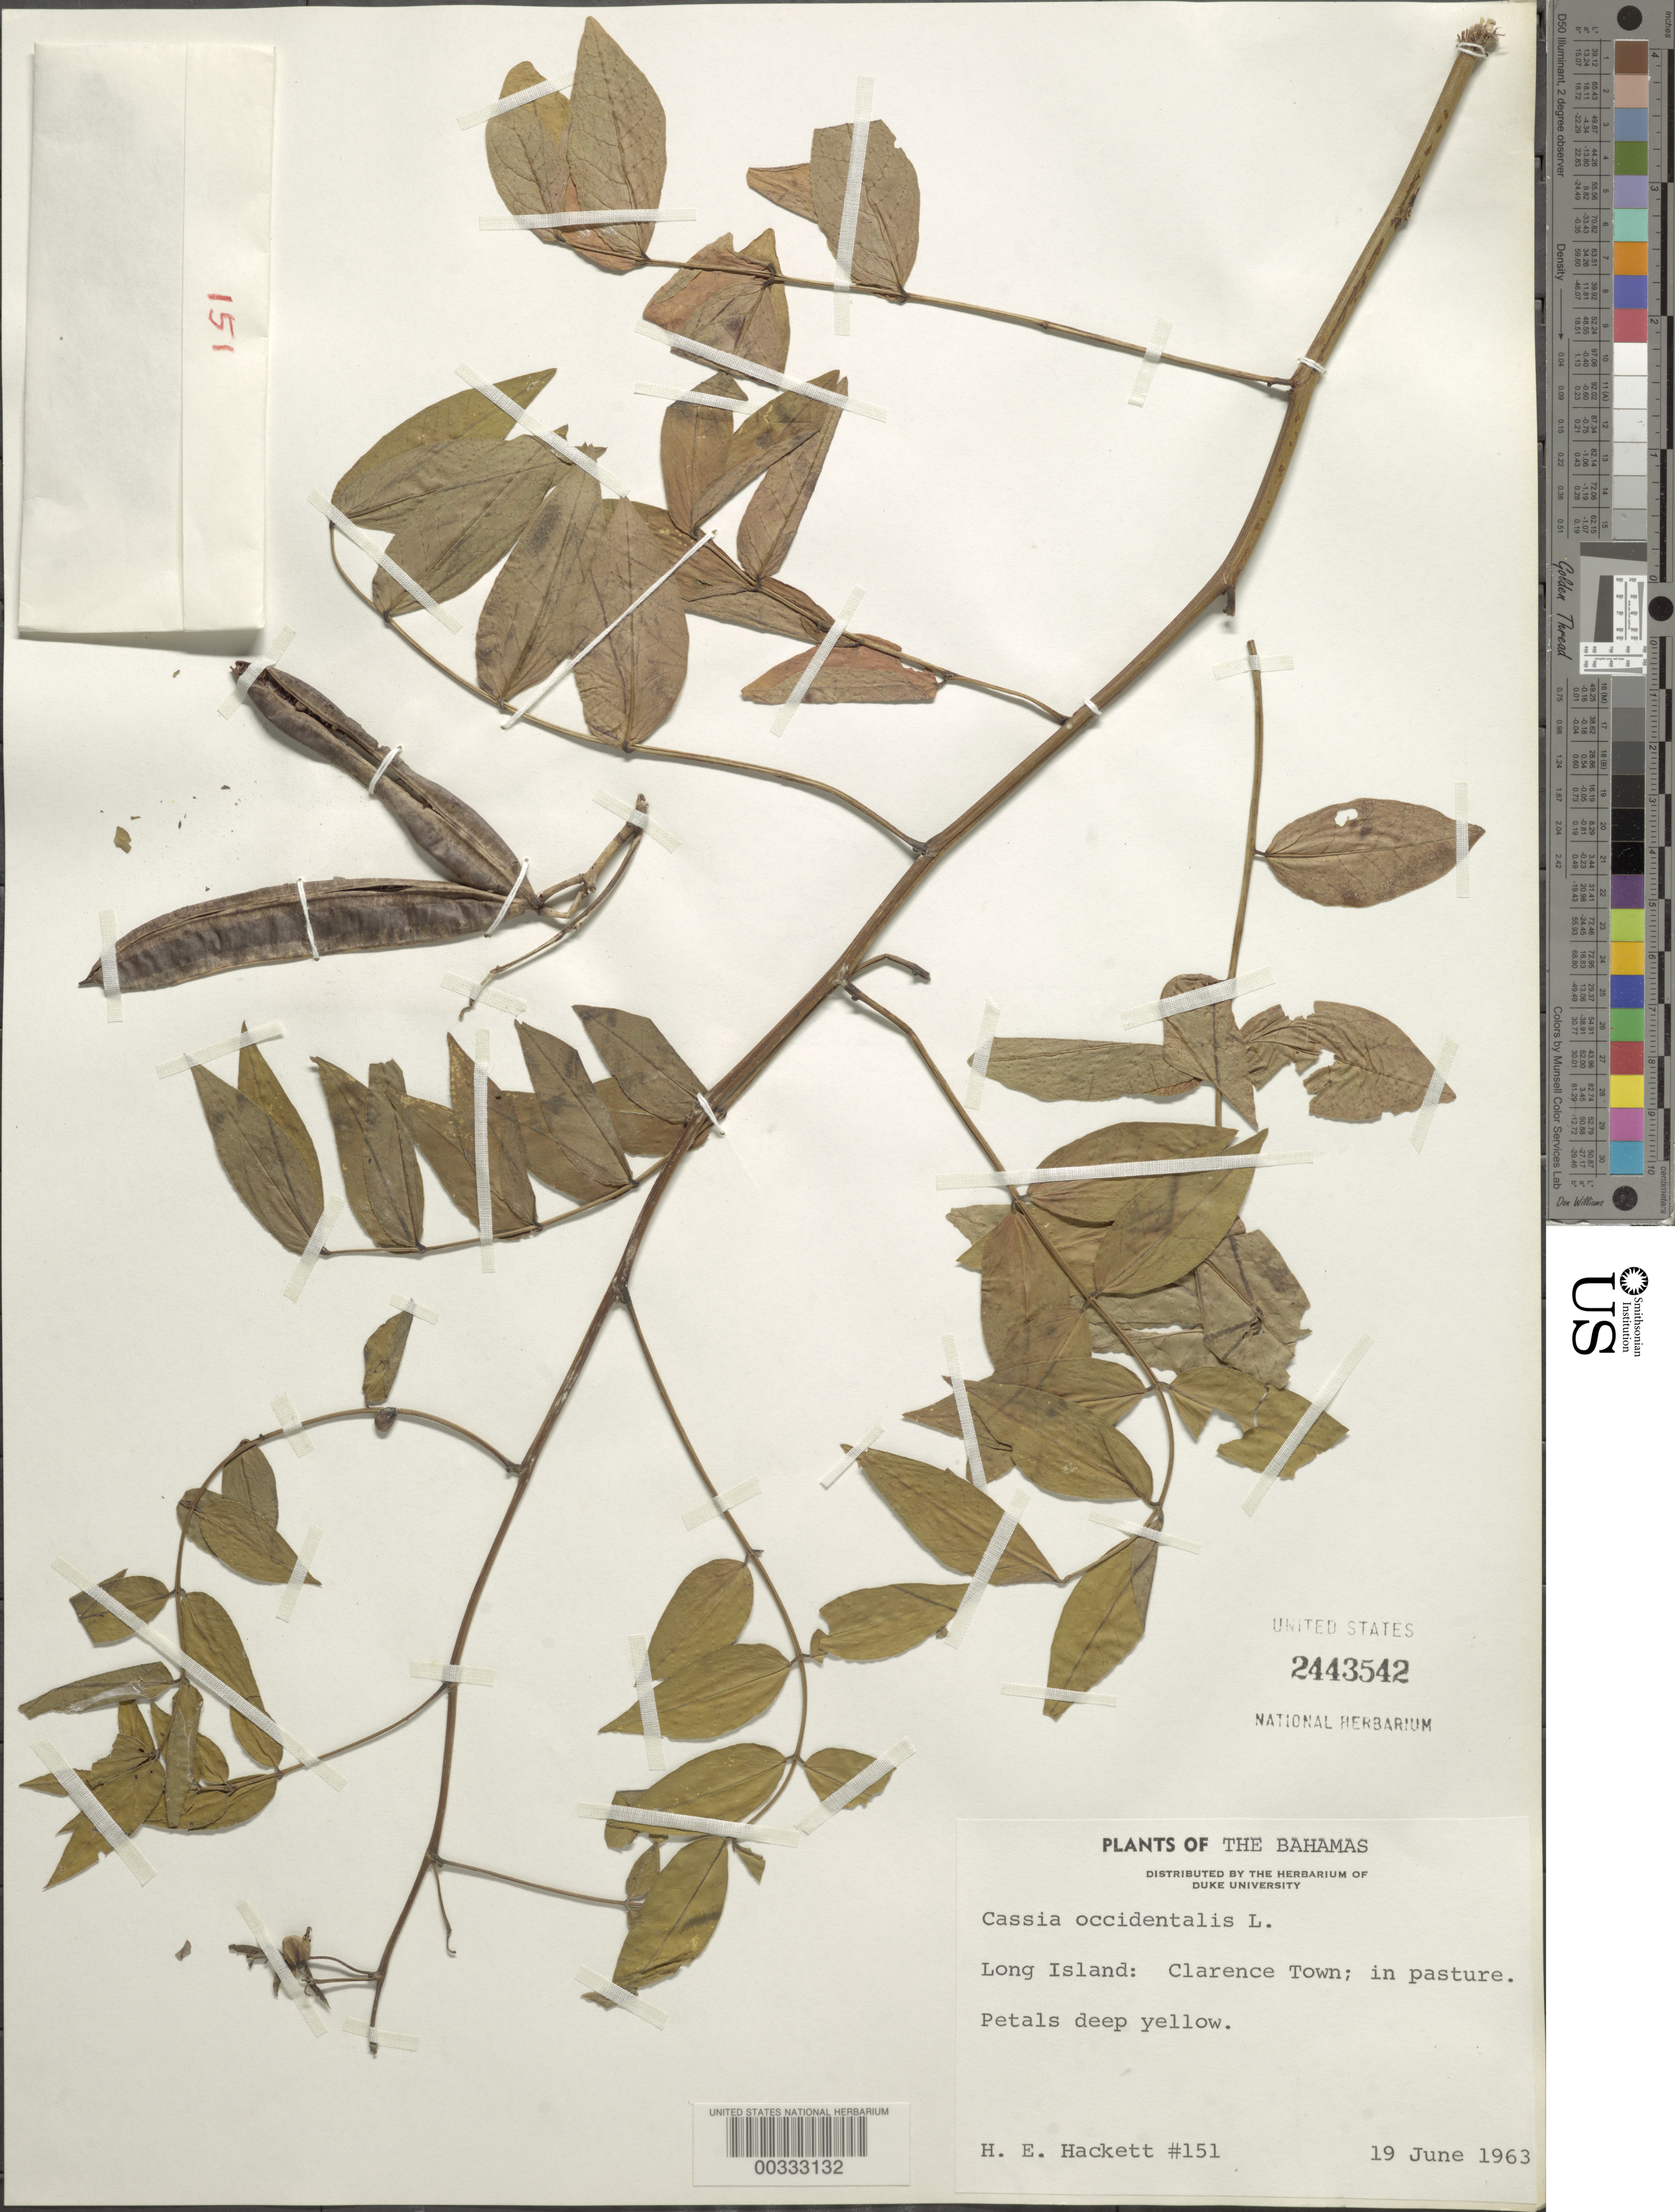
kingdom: Plantae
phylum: Tracheophyta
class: Magnoliopsida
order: Fabales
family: Fabaceae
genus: Senna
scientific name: Senna occidentalis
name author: (L.) Link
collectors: H. E. Hackett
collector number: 151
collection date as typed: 19 Jun 1963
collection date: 1963-06-19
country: Bahamas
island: Long Island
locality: Clarence town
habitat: In pasture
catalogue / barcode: US 2443542